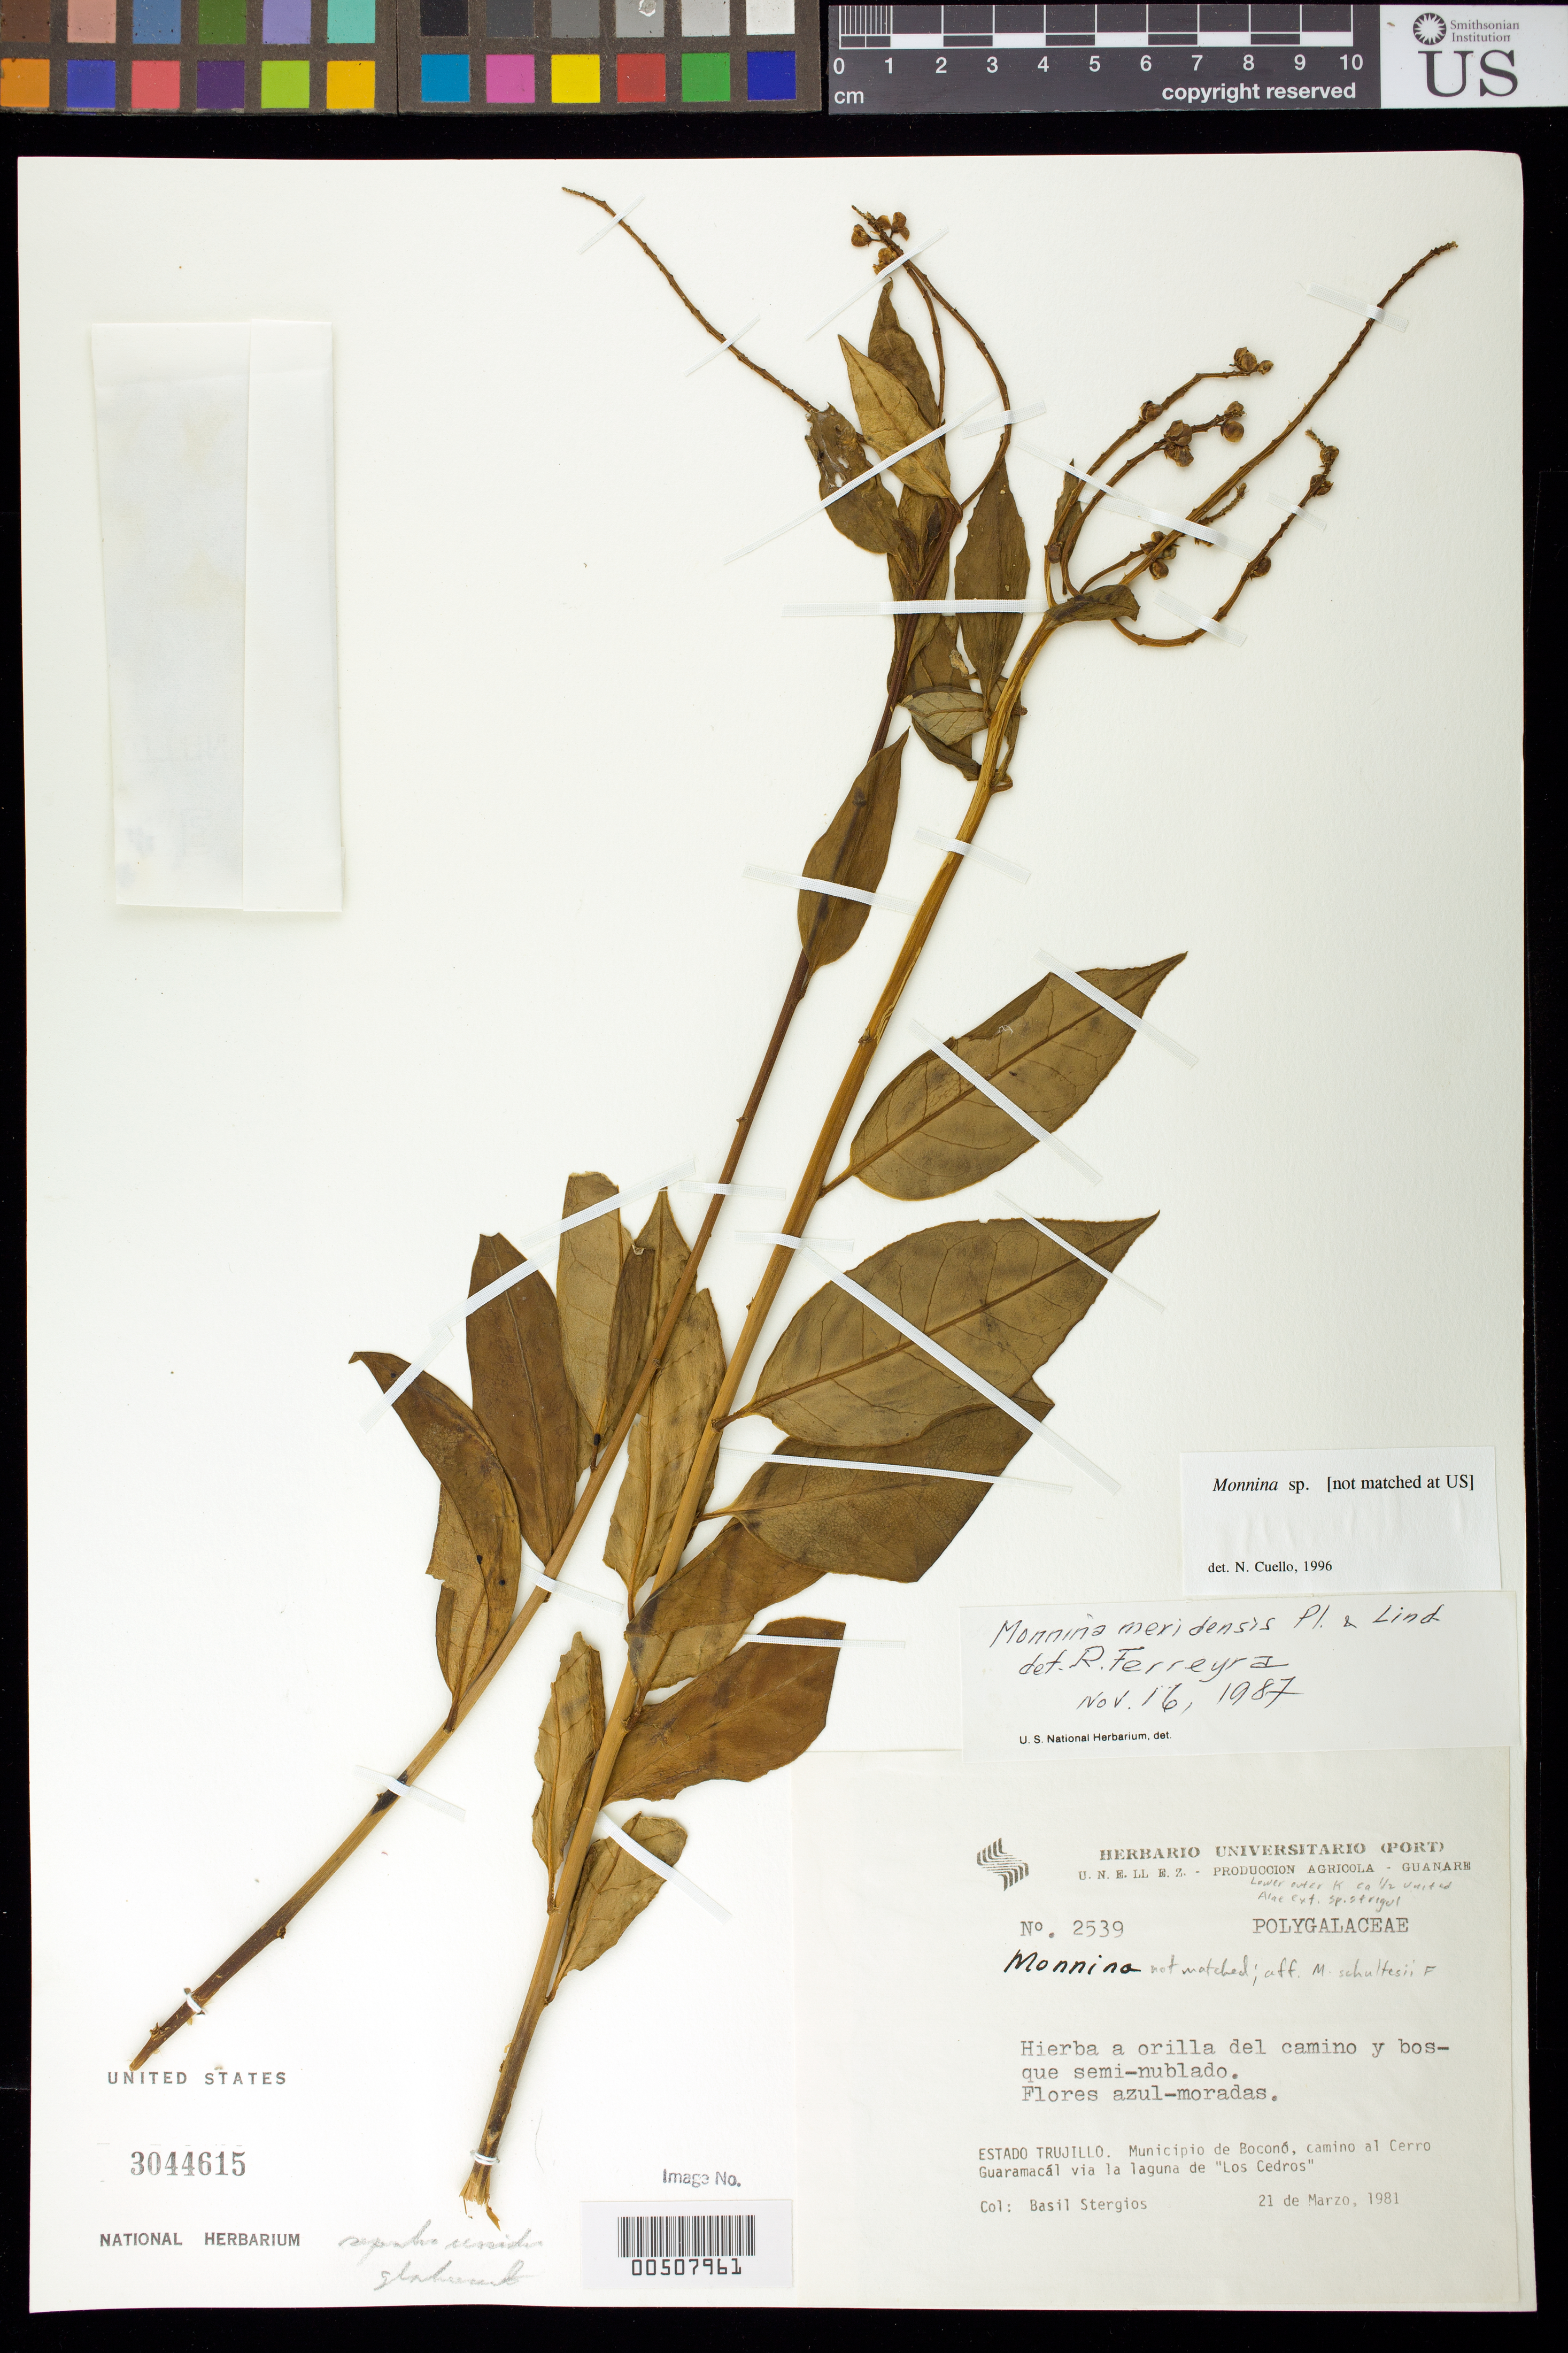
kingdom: Plantae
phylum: Tracheophyta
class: Magnoliopsida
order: Fabales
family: Polygalaceae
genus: Monnina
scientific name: Monnina meridensis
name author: Planch. & B.L. Linden ex Wedd.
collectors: B. G. Stergios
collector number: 2539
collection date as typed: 21 Mar 1981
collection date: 1981-03-21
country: Venezuela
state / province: Trujillo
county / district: Boconó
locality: Camino al Cerro Guaramacal via la laguna de Los Cedros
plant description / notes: PORT, US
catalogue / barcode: US 3044615